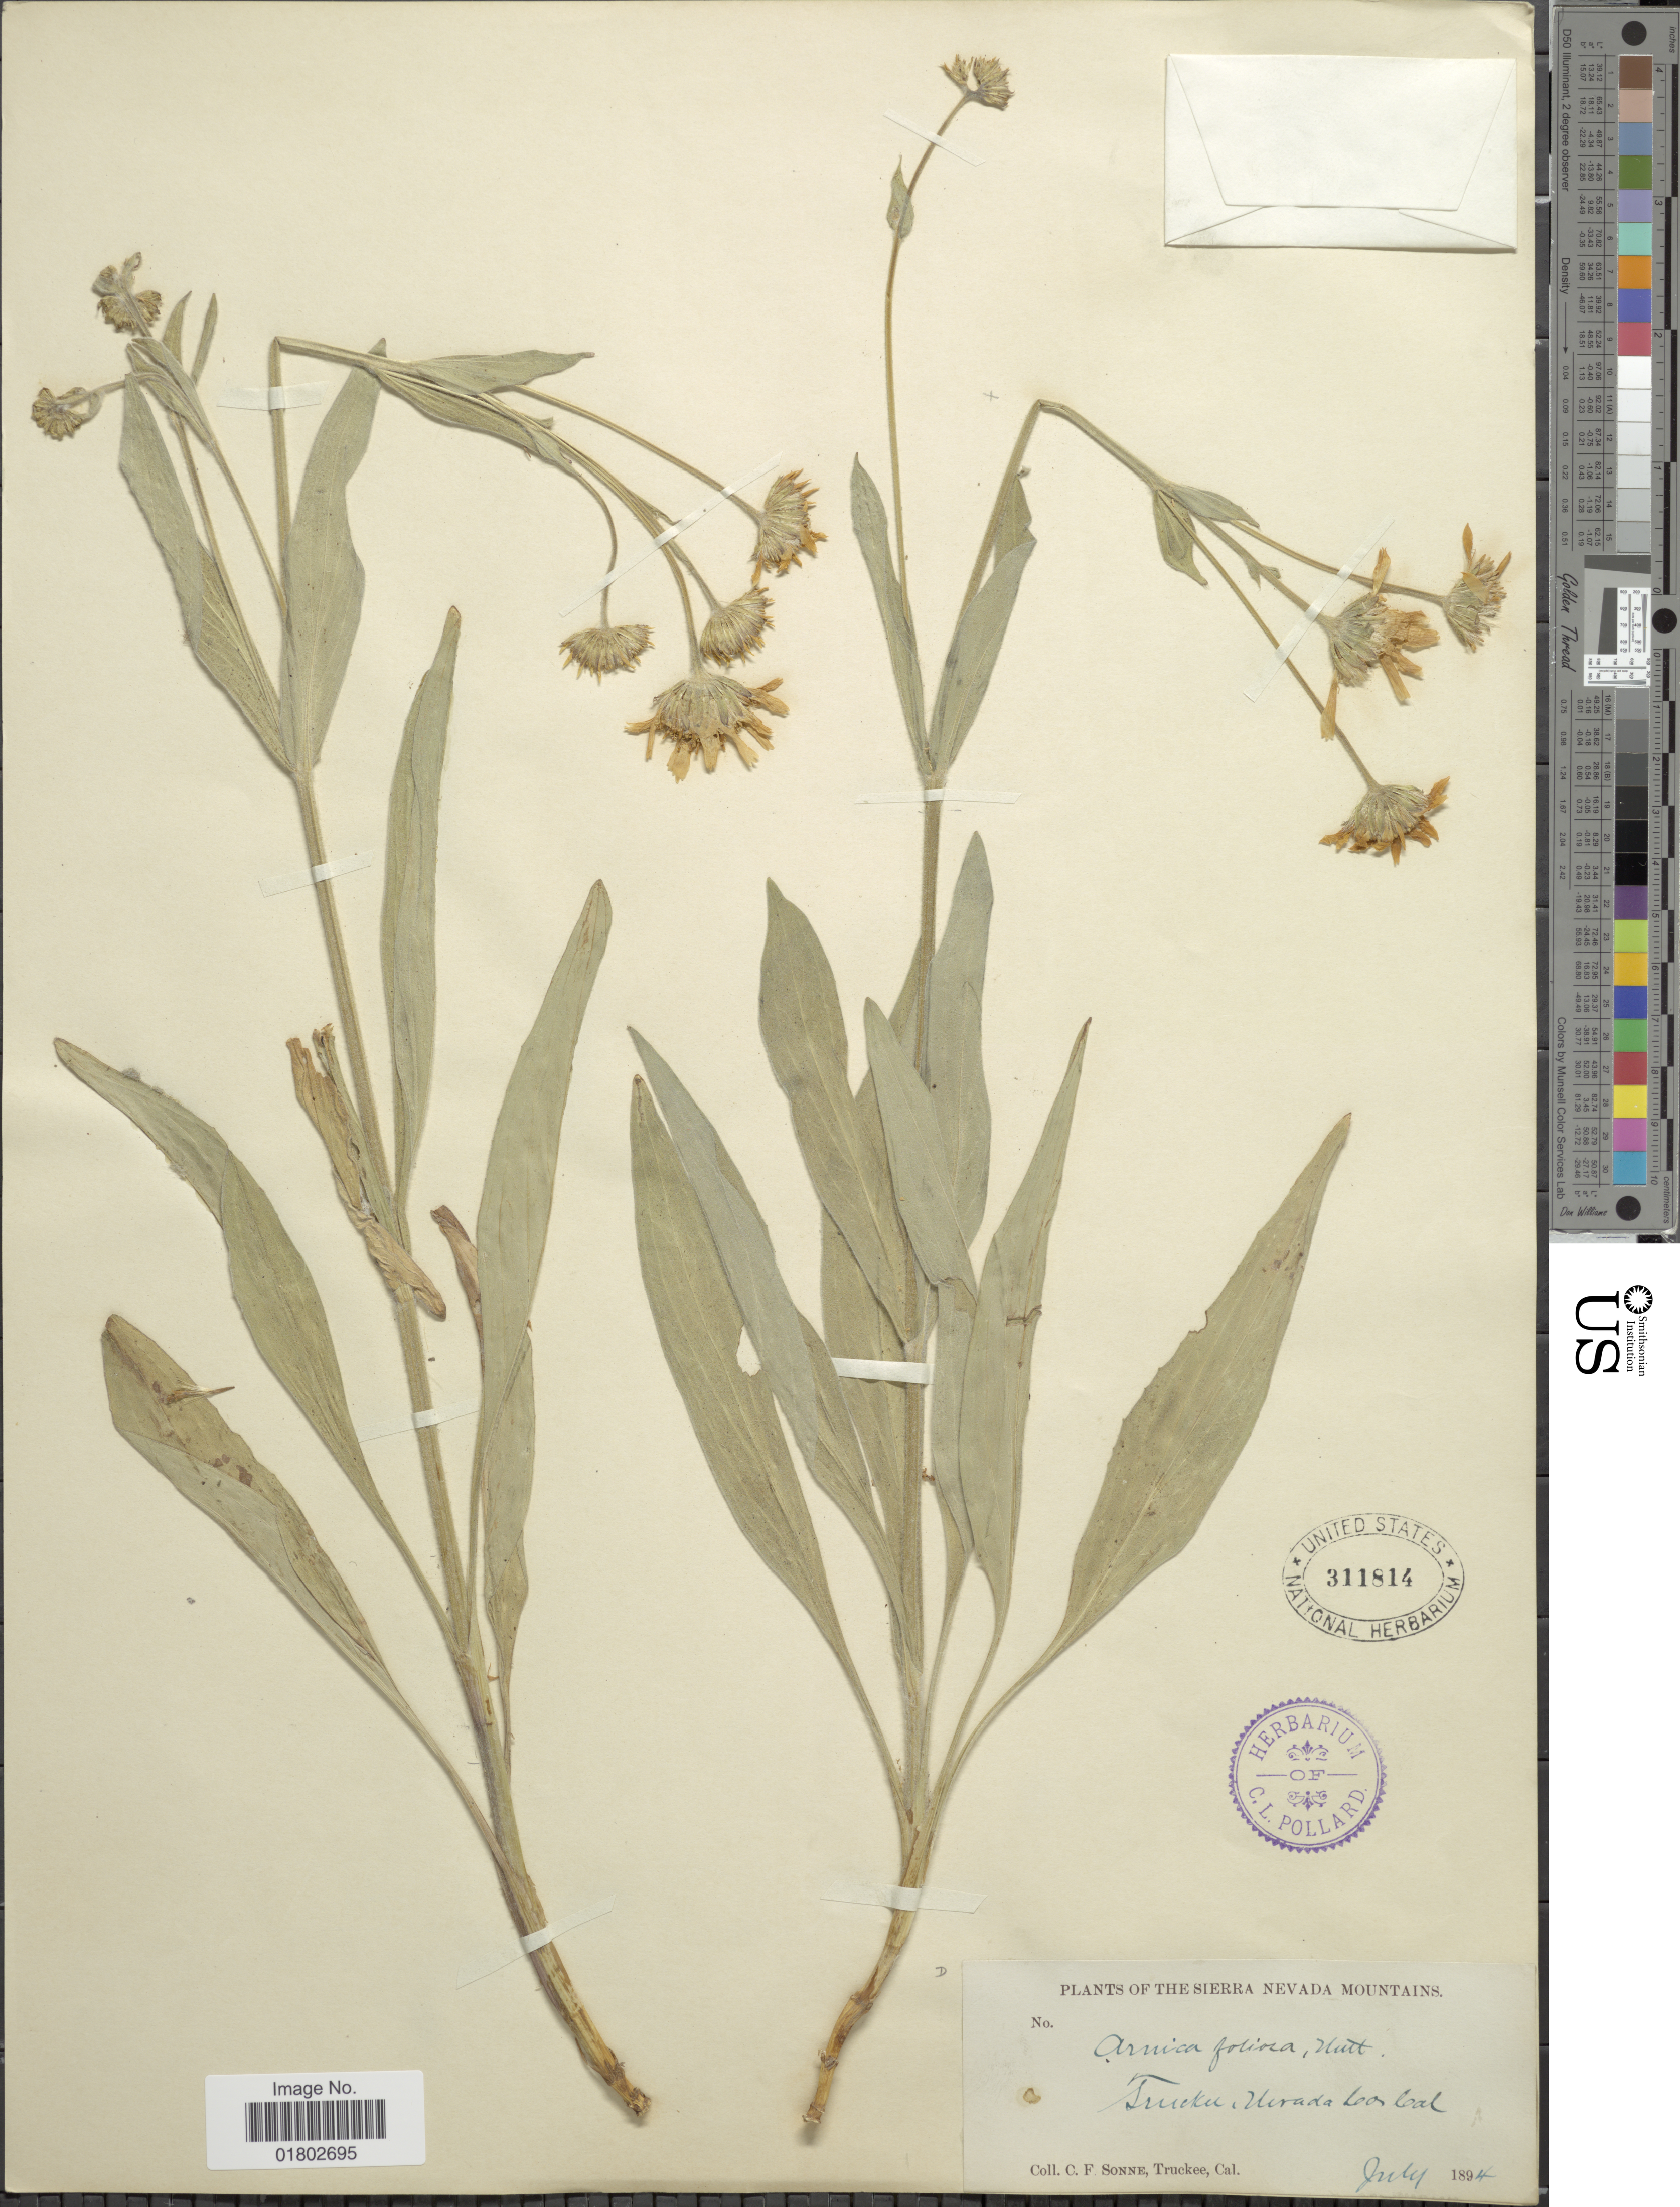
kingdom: Plantae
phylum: Tracheophyta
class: Magnoliopsida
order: Asterales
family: Asteraceae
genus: Arnica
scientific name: Arnica chamissonis subsp. foliosa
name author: (Nutt.) Maguire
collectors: C. Sonne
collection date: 1894-07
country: United States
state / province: California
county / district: Nevada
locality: The SIerra Nevada Mountains, Truckee.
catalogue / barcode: US 311814